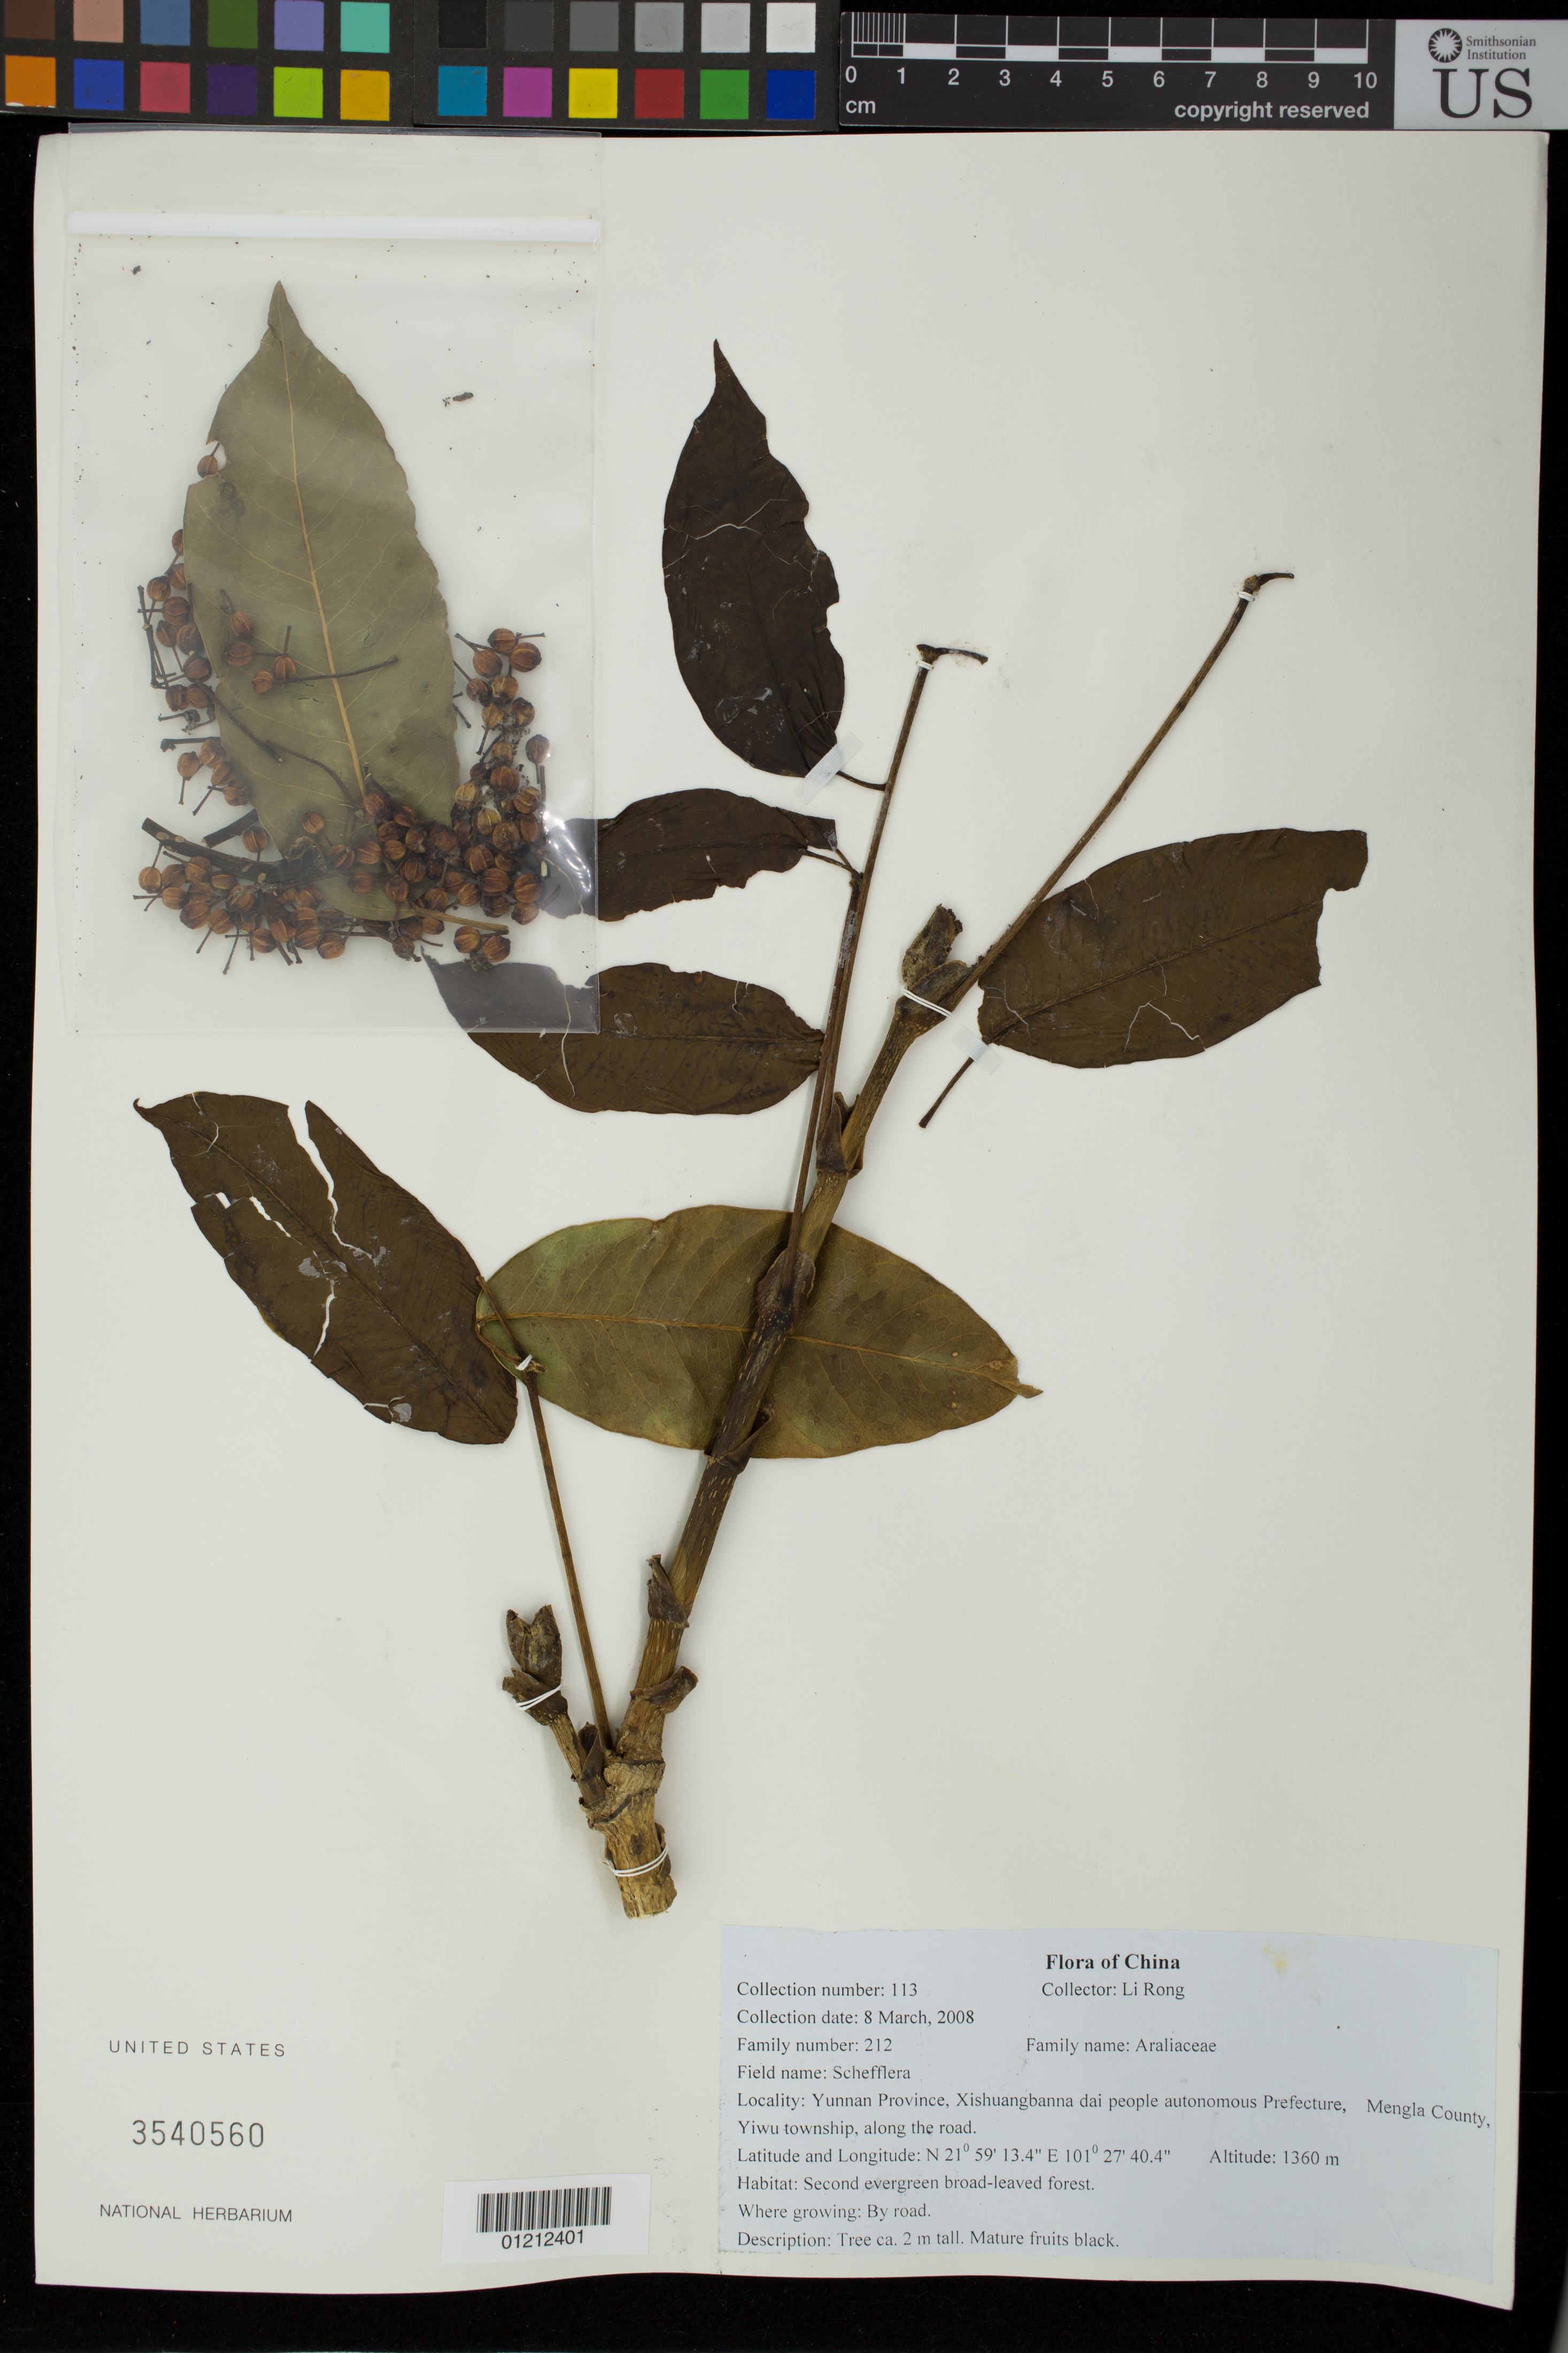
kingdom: Plantae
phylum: Tracheophyta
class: Magnoliopsida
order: Apiales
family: Araliaceae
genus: Schefflera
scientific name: Schefflera sp.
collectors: R. Li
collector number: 113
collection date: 2008-03-08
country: China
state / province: Yunnan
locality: Xishuangbanna dai people autonomous Prefecture, Mengla County, Yiwu township, along the road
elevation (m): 1360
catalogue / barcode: US 3540560